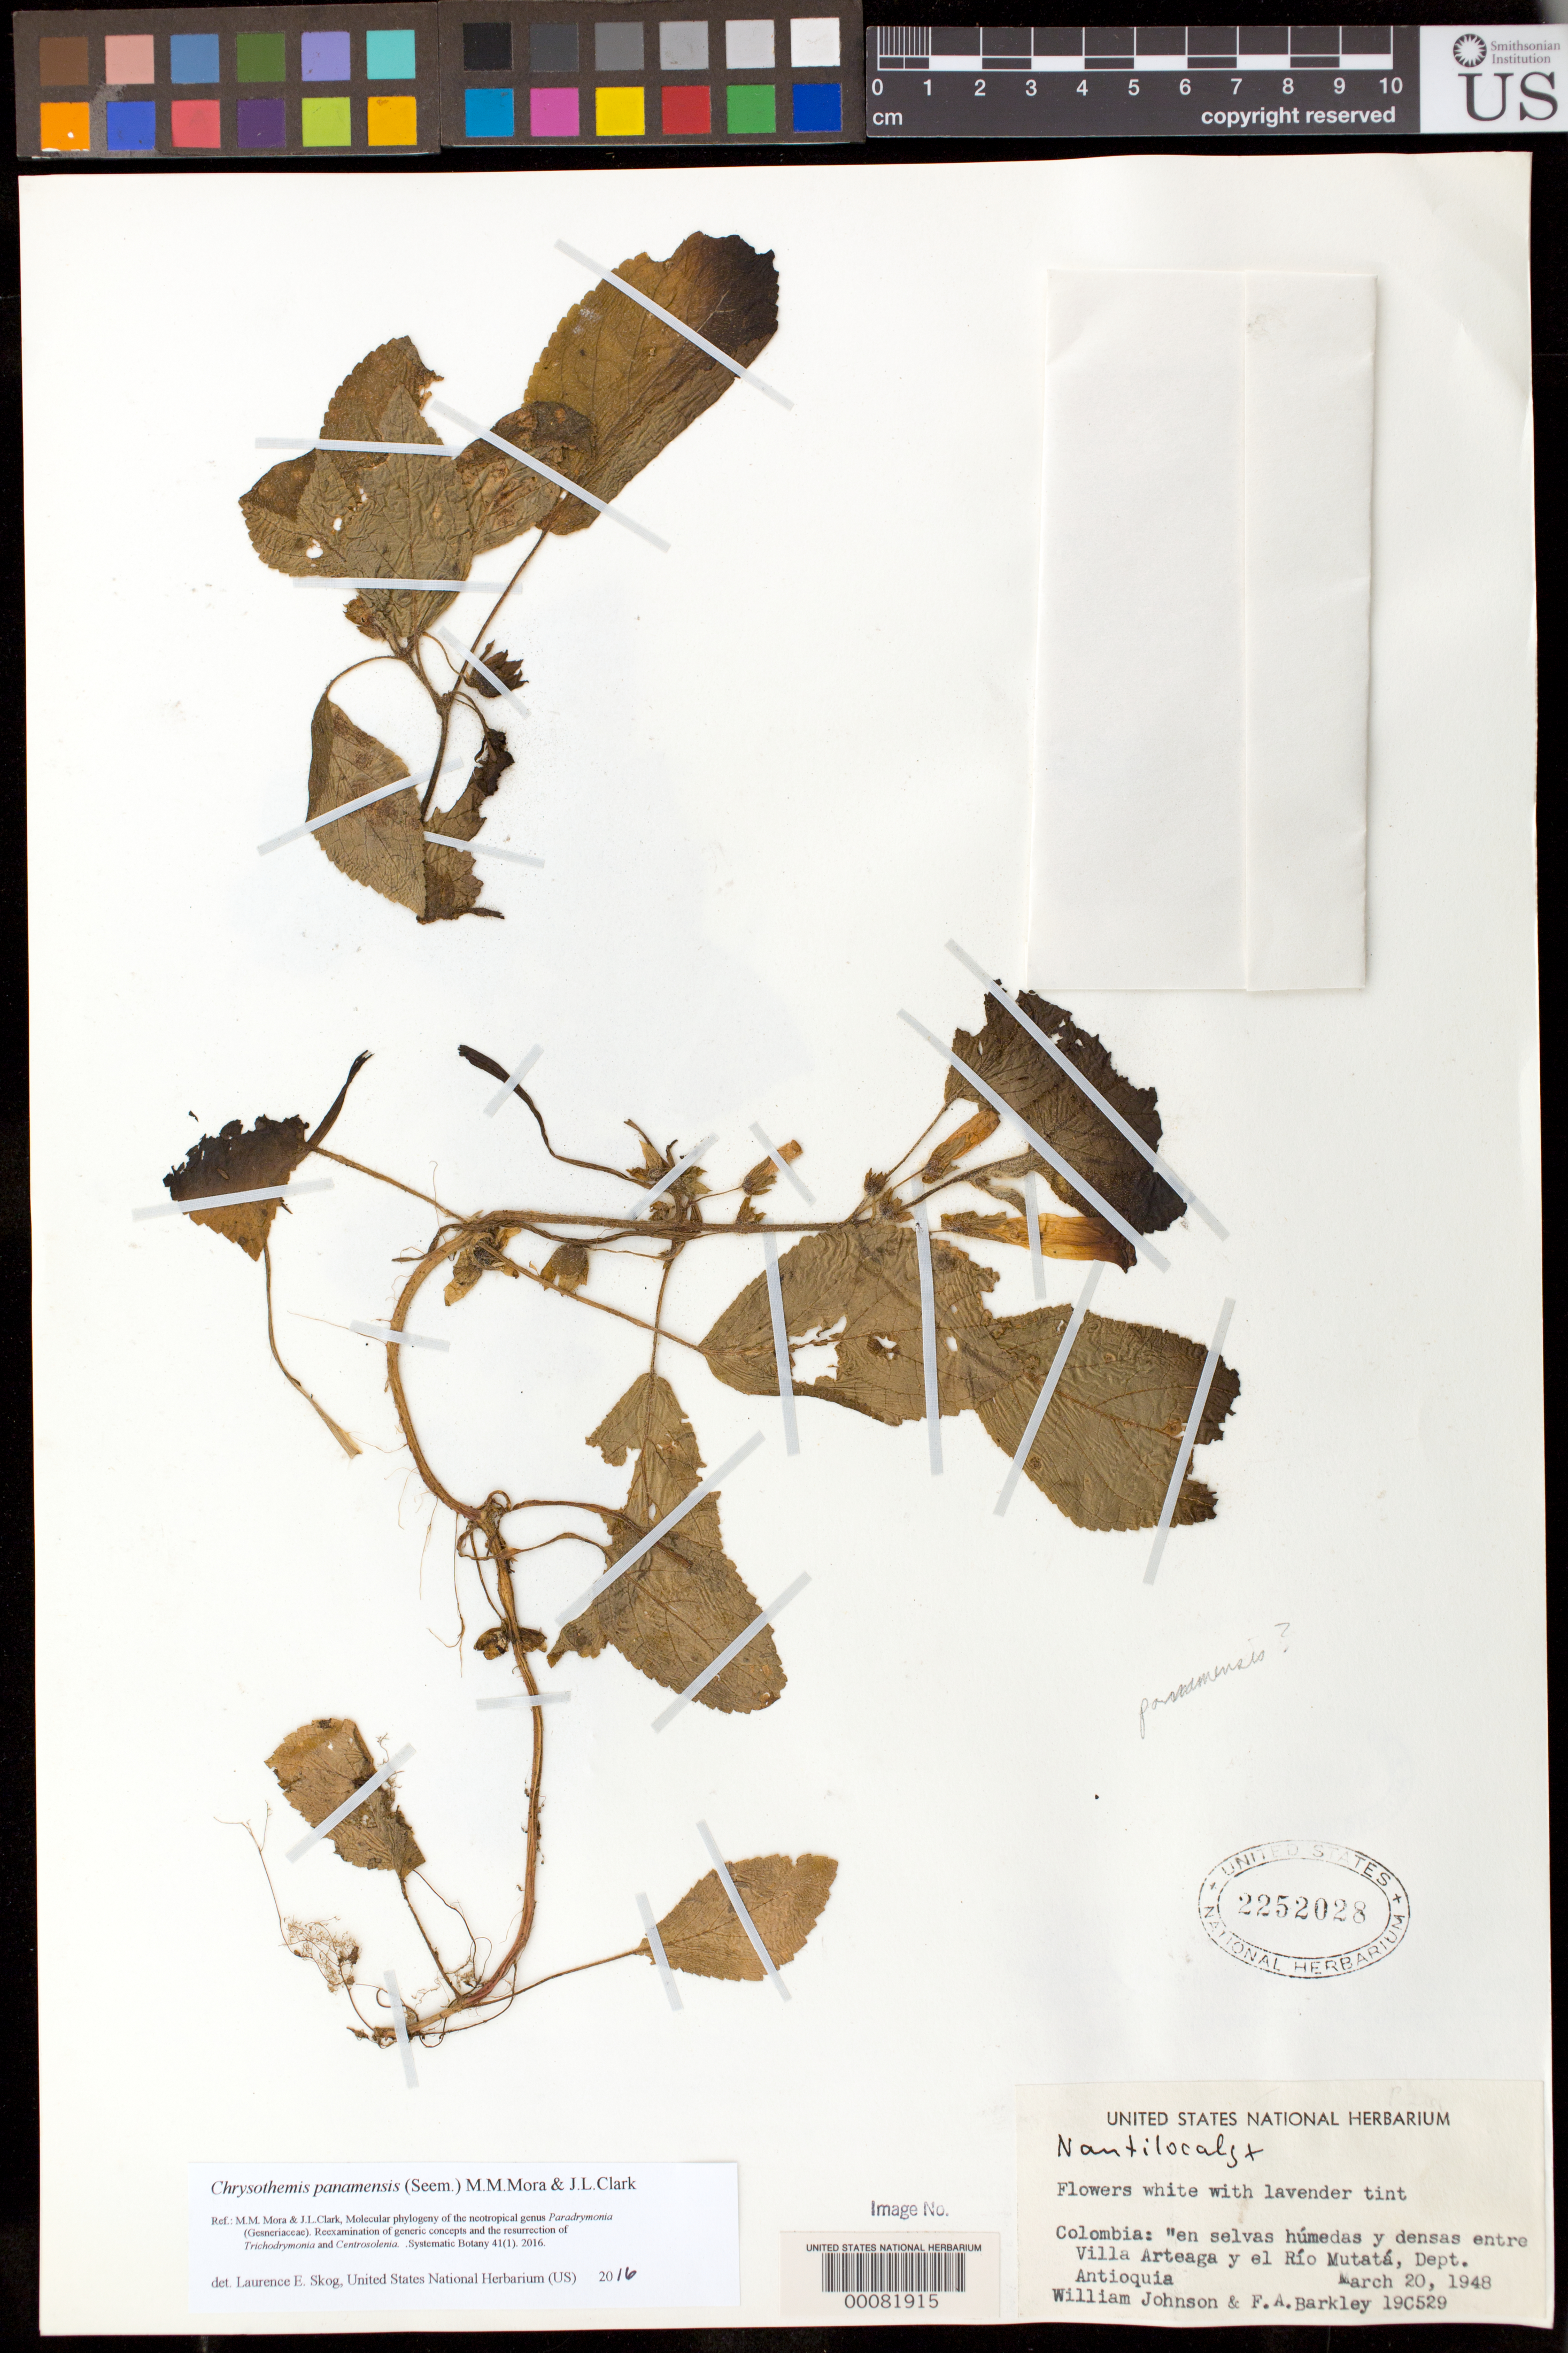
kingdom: Plantae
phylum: Tracheophyta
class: Magnoliopsida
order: Lamiales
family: Gesneriaceae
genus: Chrysothemis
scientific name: Chrysothemis panamensis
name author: (Seem.) M.M. Mora & J.L. Clark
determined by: Skog, Laurence E.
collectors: W. Johnson & F. A. Barkley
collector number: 19C 529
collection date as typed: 20 Mar 1948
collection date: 1948-03-20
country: Colombia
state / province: Antioquia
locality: Between Villa Arteaga and el Rio Mutata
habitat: In dense, humid forest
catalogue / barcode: US 2252028